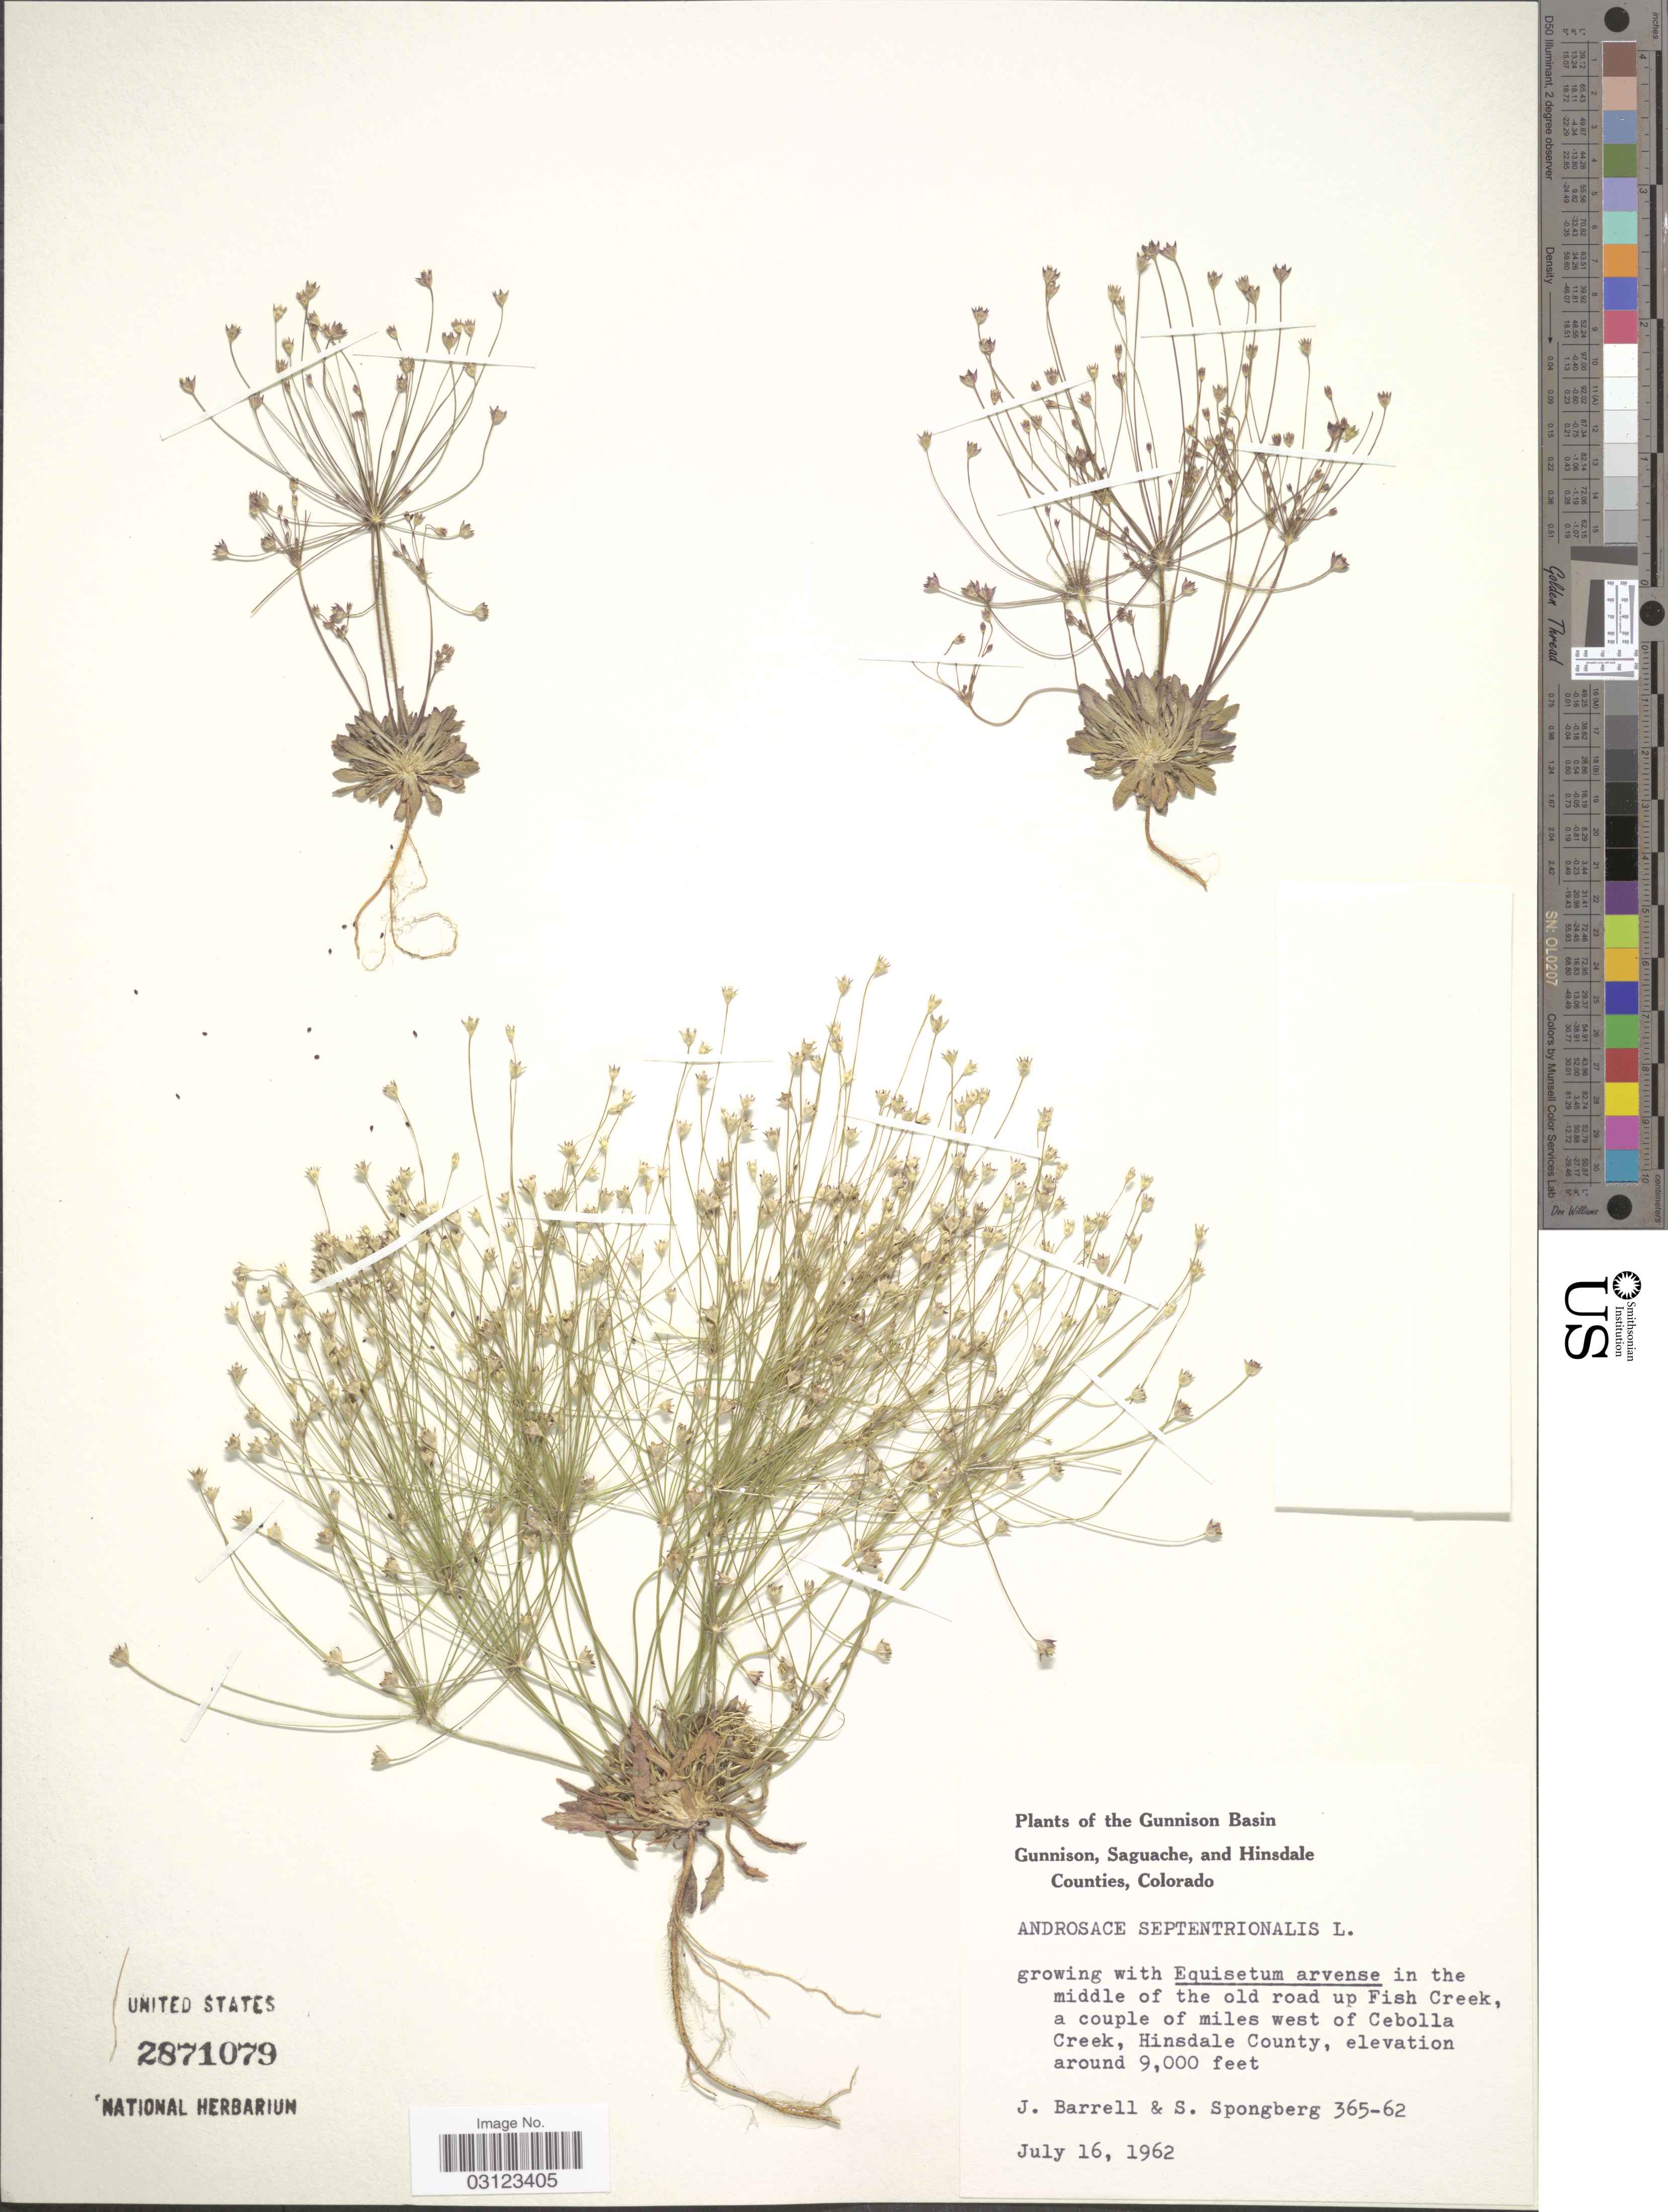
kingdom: Plantae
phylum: Tracheophyta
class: Magnoliopsida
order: Ericales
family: Primulaceae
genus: Androsace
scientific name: Androsace septentrionalis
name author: L.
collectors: J. Barrell & S. A.Spongberg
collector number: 365-62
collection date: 1962-07-16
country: United States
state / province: Colorado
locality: In the middle of the old road up Fish Creek, a couple of miles west of Cebolla Creek, Hinsdale County.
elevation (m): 2743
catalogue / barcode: US 2871079